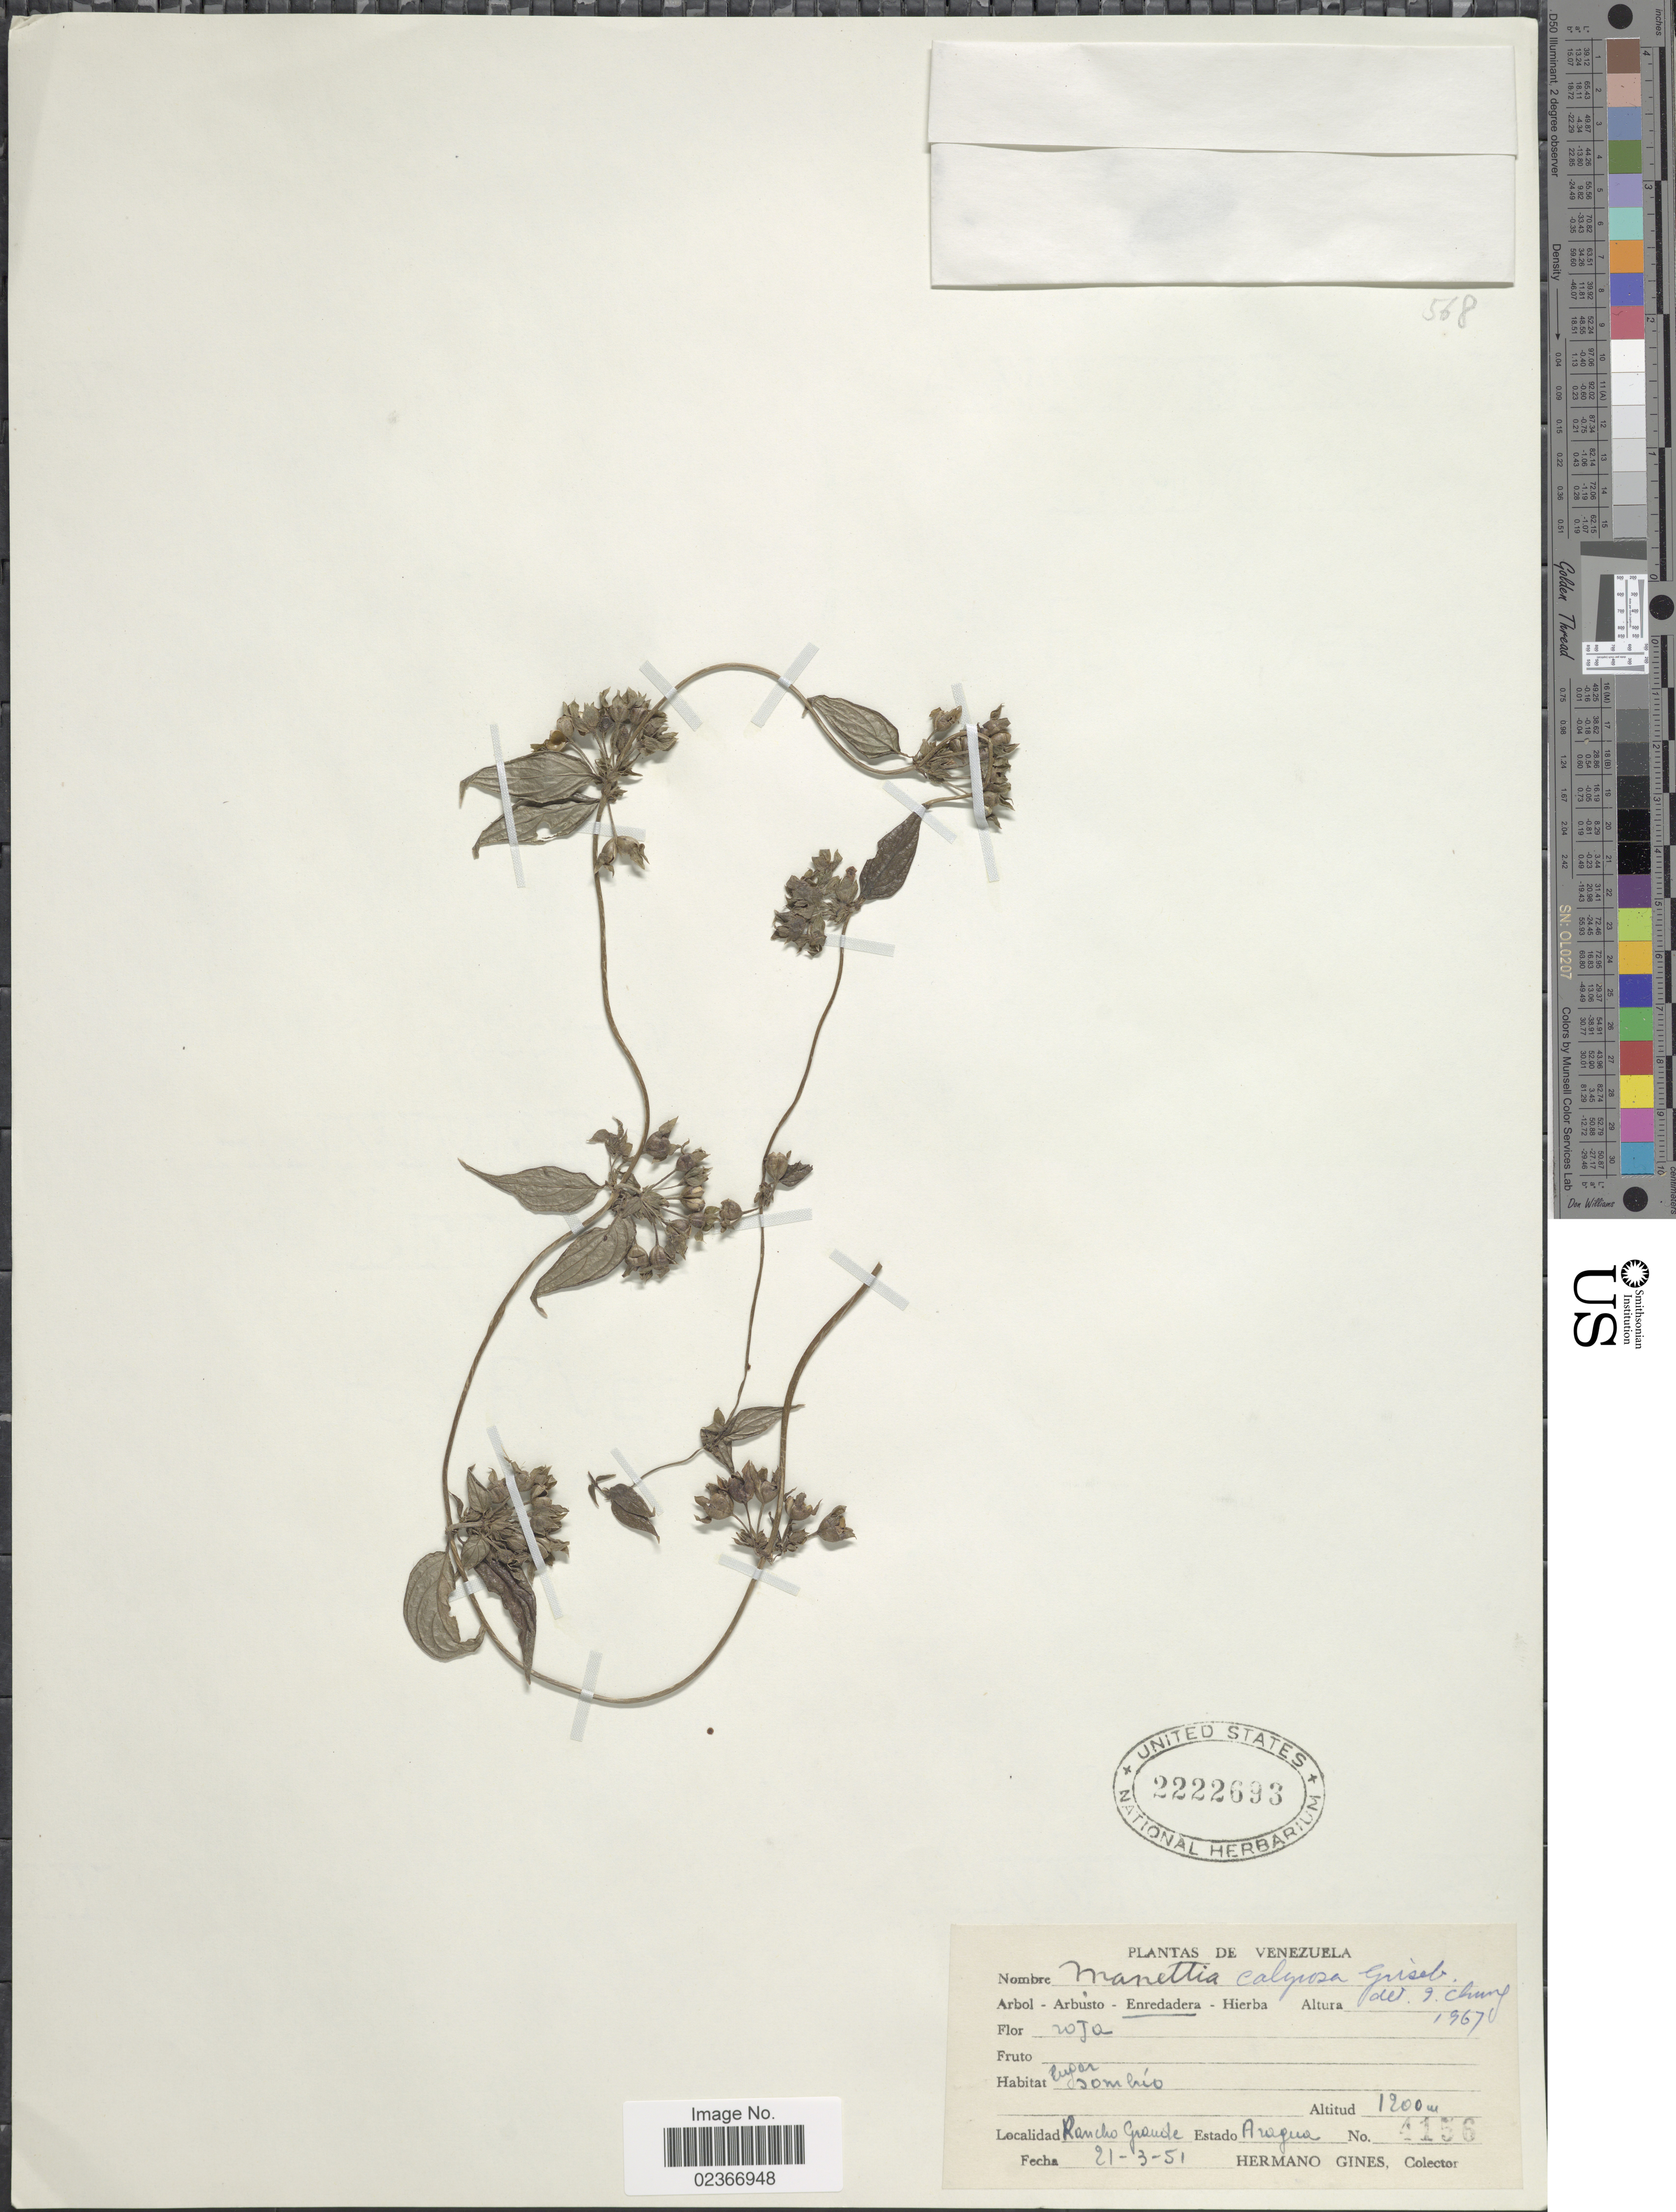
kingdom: Plantae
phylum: Tracheophyta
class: Magnoliopsida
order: Gentianales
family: Rubiaceae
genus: Manettia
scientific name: Manettia calycosa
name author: Griseb.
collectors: Bro. Gines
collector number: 4156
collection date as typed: Transcribed d/m/y: 21/3/51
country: Venezuela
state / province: Aragua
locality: Rancho Grande, Estado Aragua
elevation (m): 1200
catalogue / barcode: US 2222693